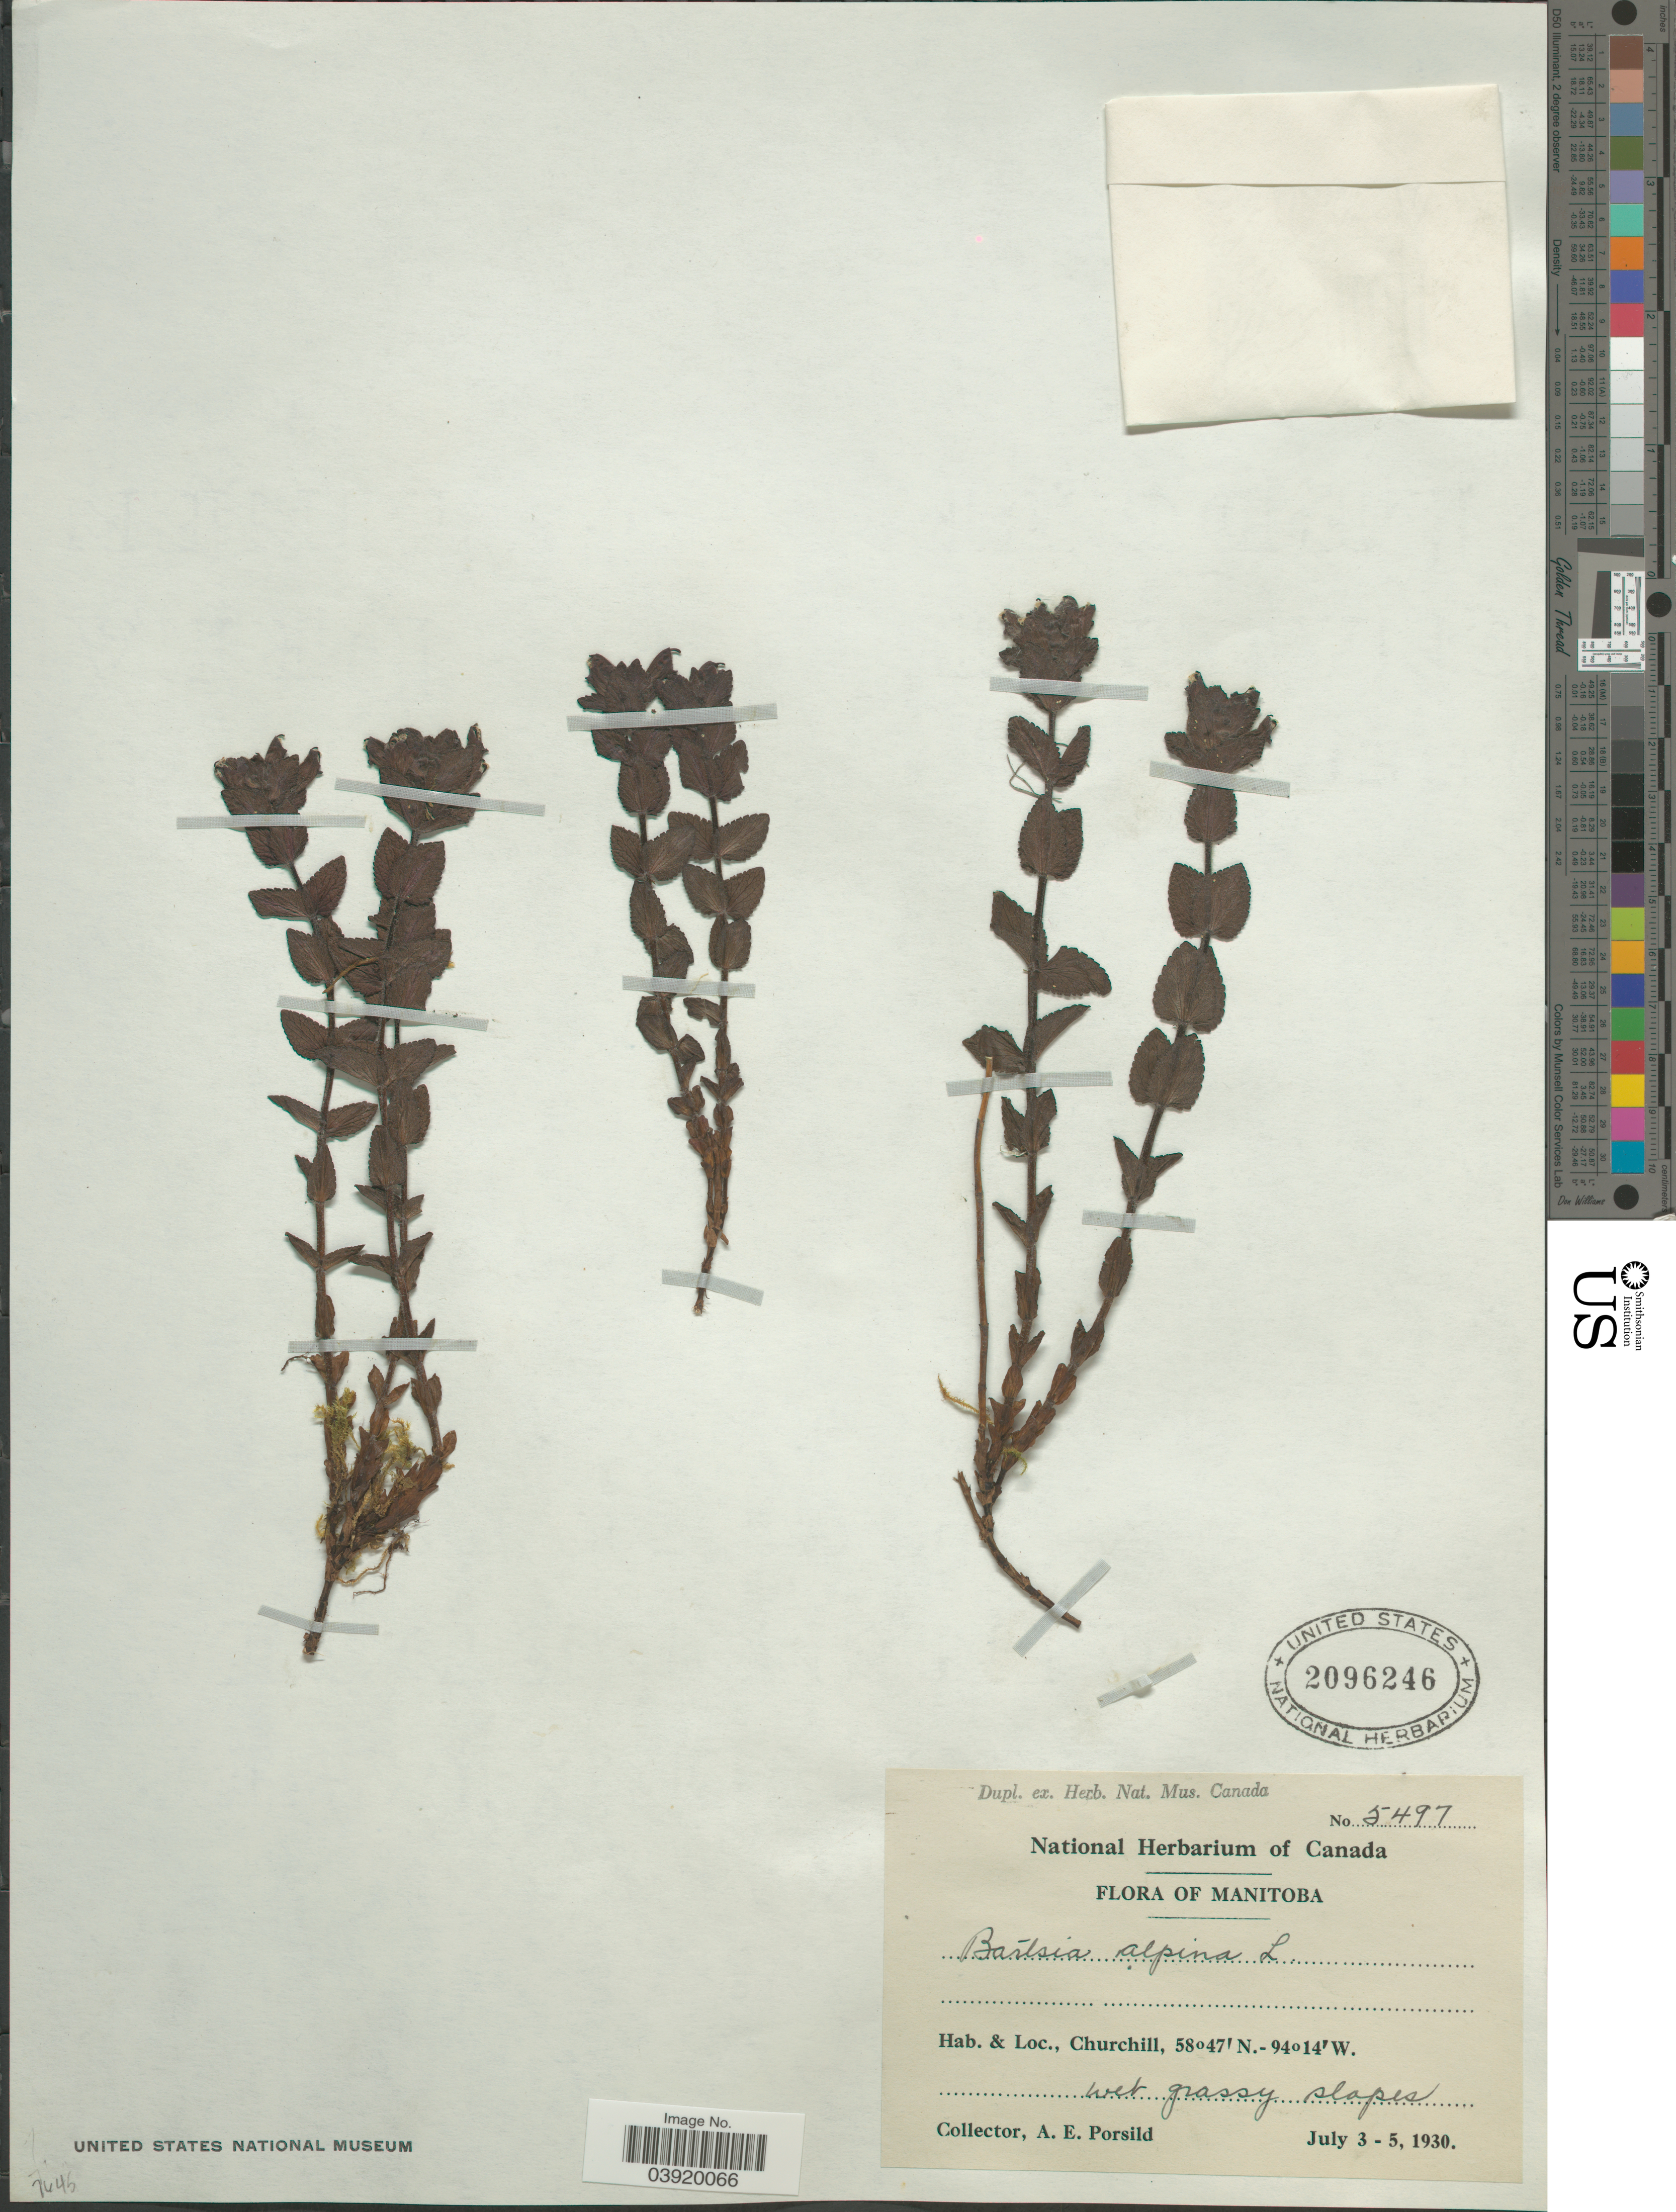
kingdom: Plantae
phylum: Tracheophyta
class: Magnoliopsida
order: Lamiales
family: Orobanchaceae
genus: Bartsia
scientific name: Bartsia alpina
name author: L.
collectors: A. E. Porsild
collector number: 5497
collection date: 1930-07-03/1930-07-05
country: Canada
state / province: Manitoba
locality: Churchill.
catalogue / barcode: US 2096246